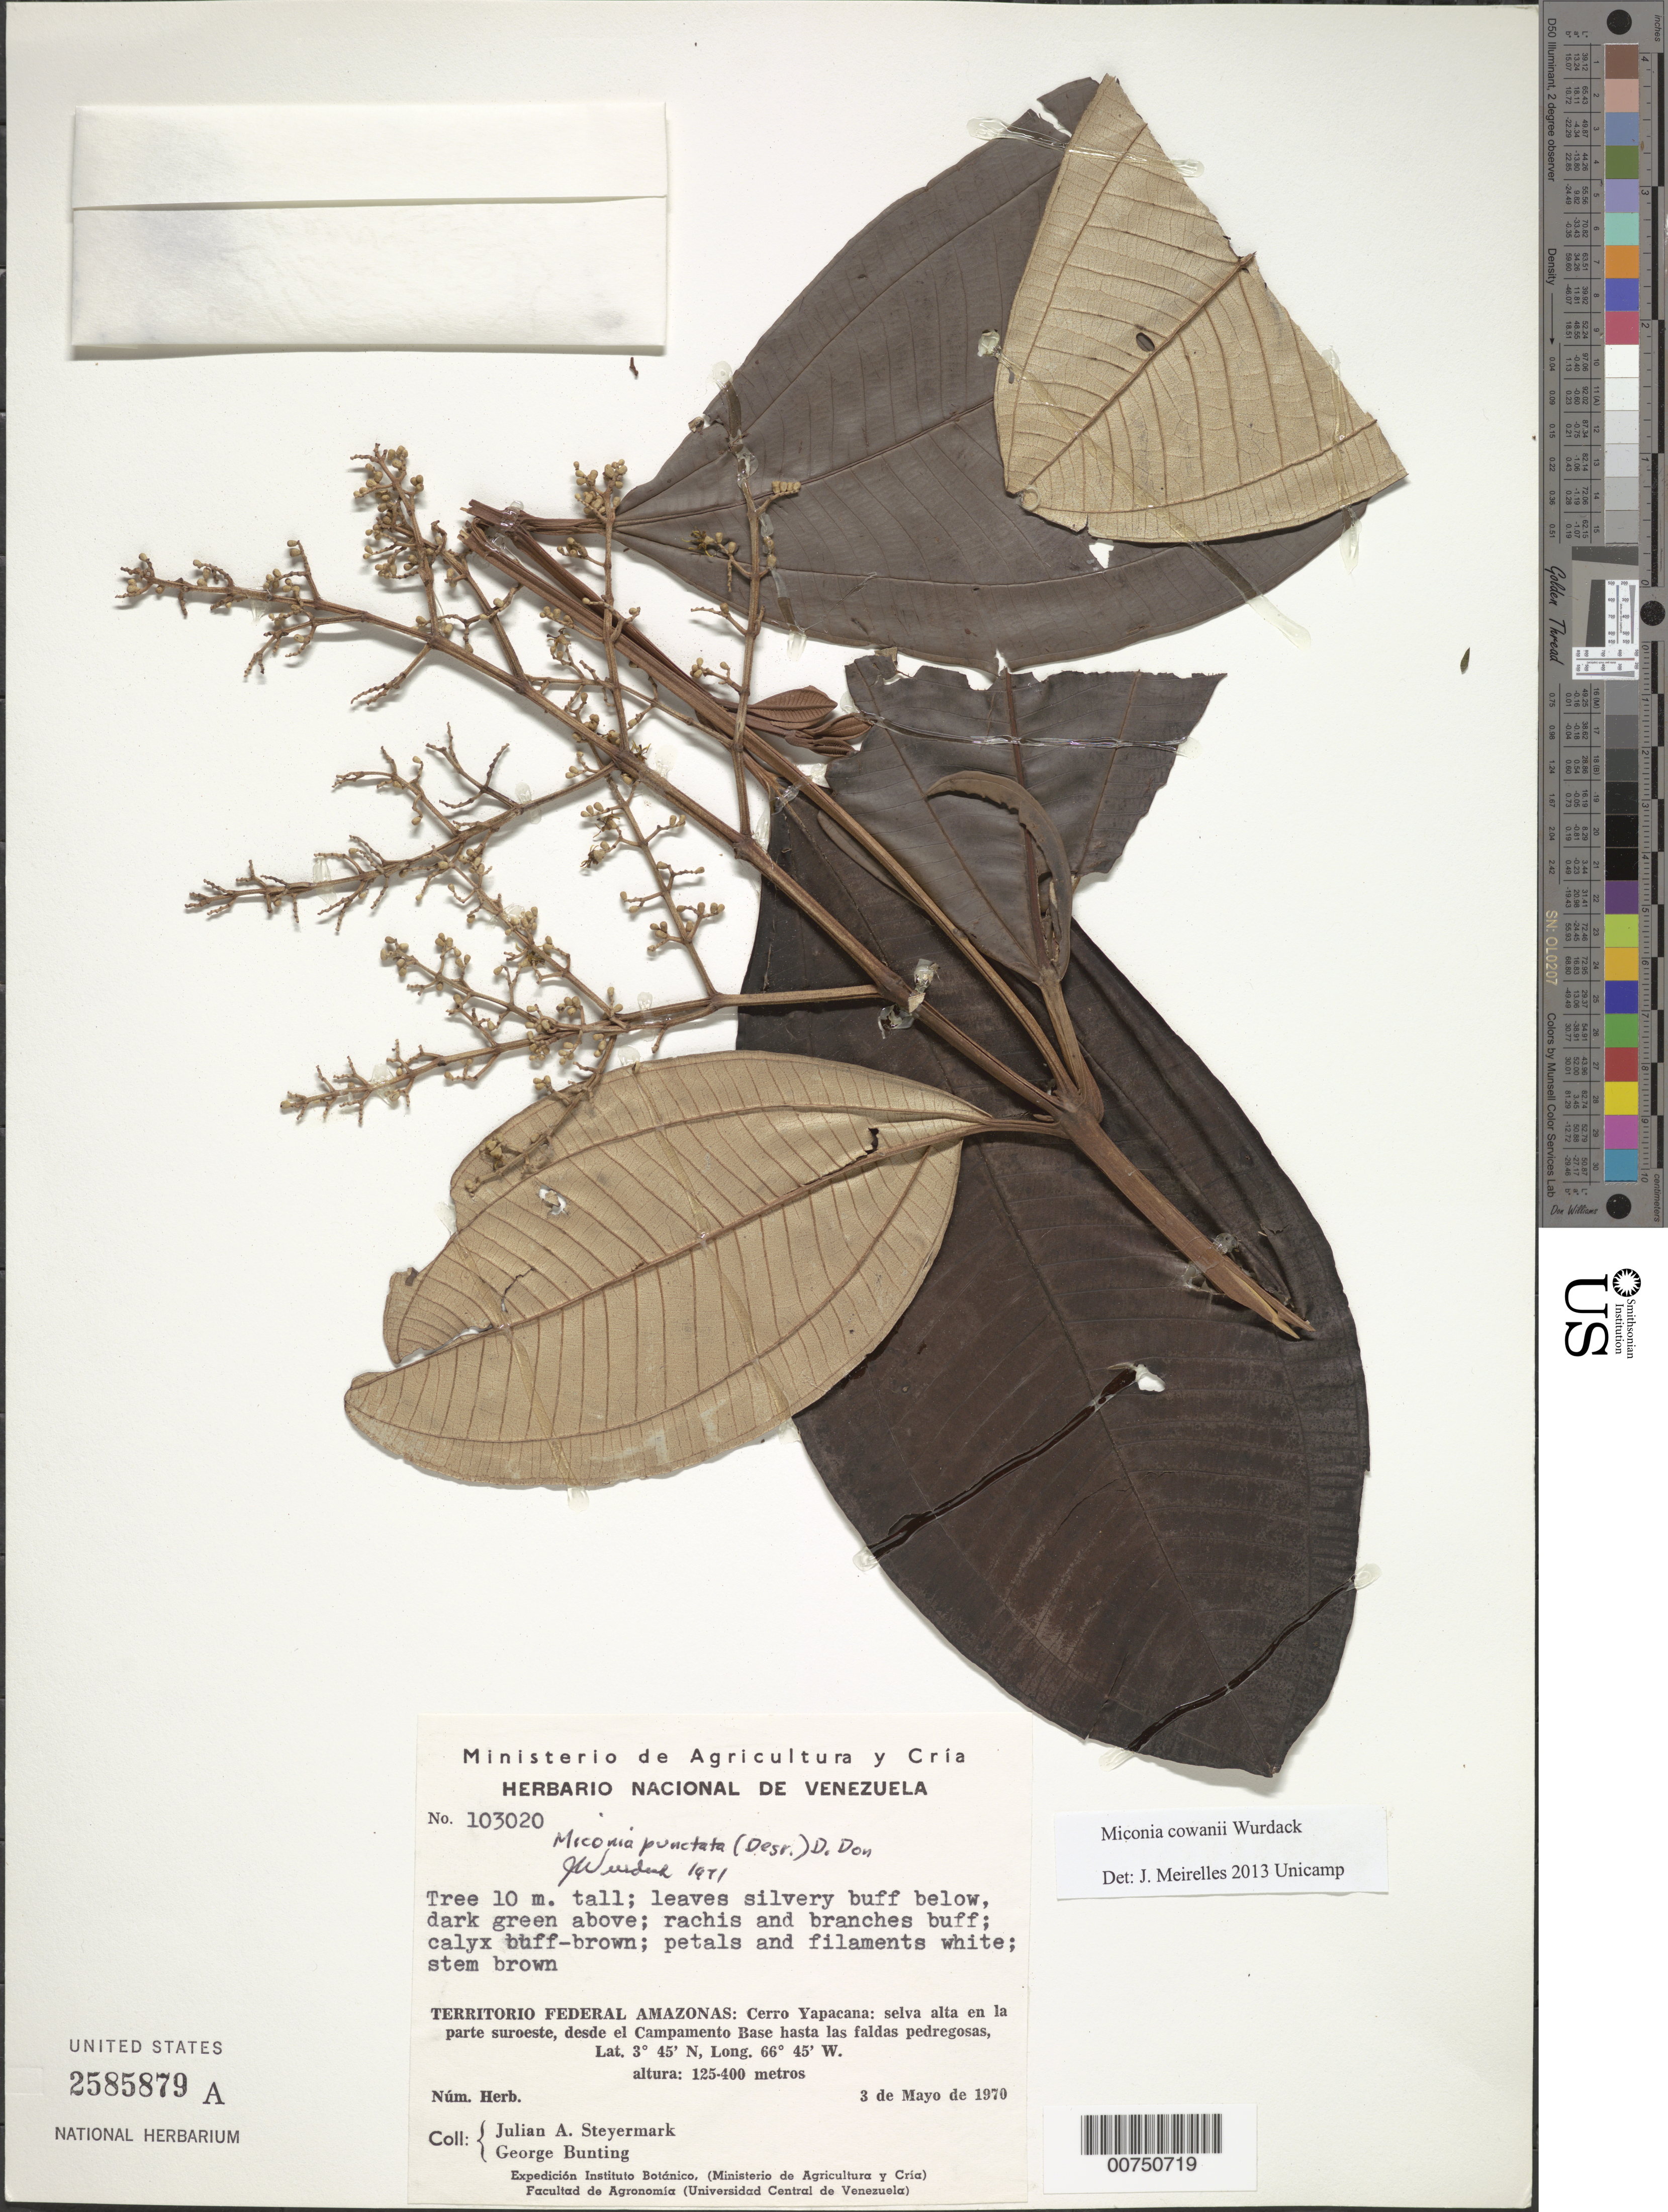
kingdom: Plantae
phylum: Tracheophyta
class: Magnoliopsida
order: Myrtales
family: Melastomataceae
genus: Miconia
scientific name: Miconia punctata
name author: (Desr.) D. Don ex DC.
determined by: Wurdack, John J., (US), US (UNITED STATES)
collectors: J. Steyermark & G. S. Bunting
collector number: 103020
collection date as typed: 3-May-70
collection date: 1970-05-03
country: Venezuela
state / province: Amazonas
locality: Cerro Yapacána, parte suroeste, desde el Campamento Base hasta las faldas pedregosas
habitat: High forest in the southwestern part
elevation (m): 125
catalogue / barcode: US 2585879A